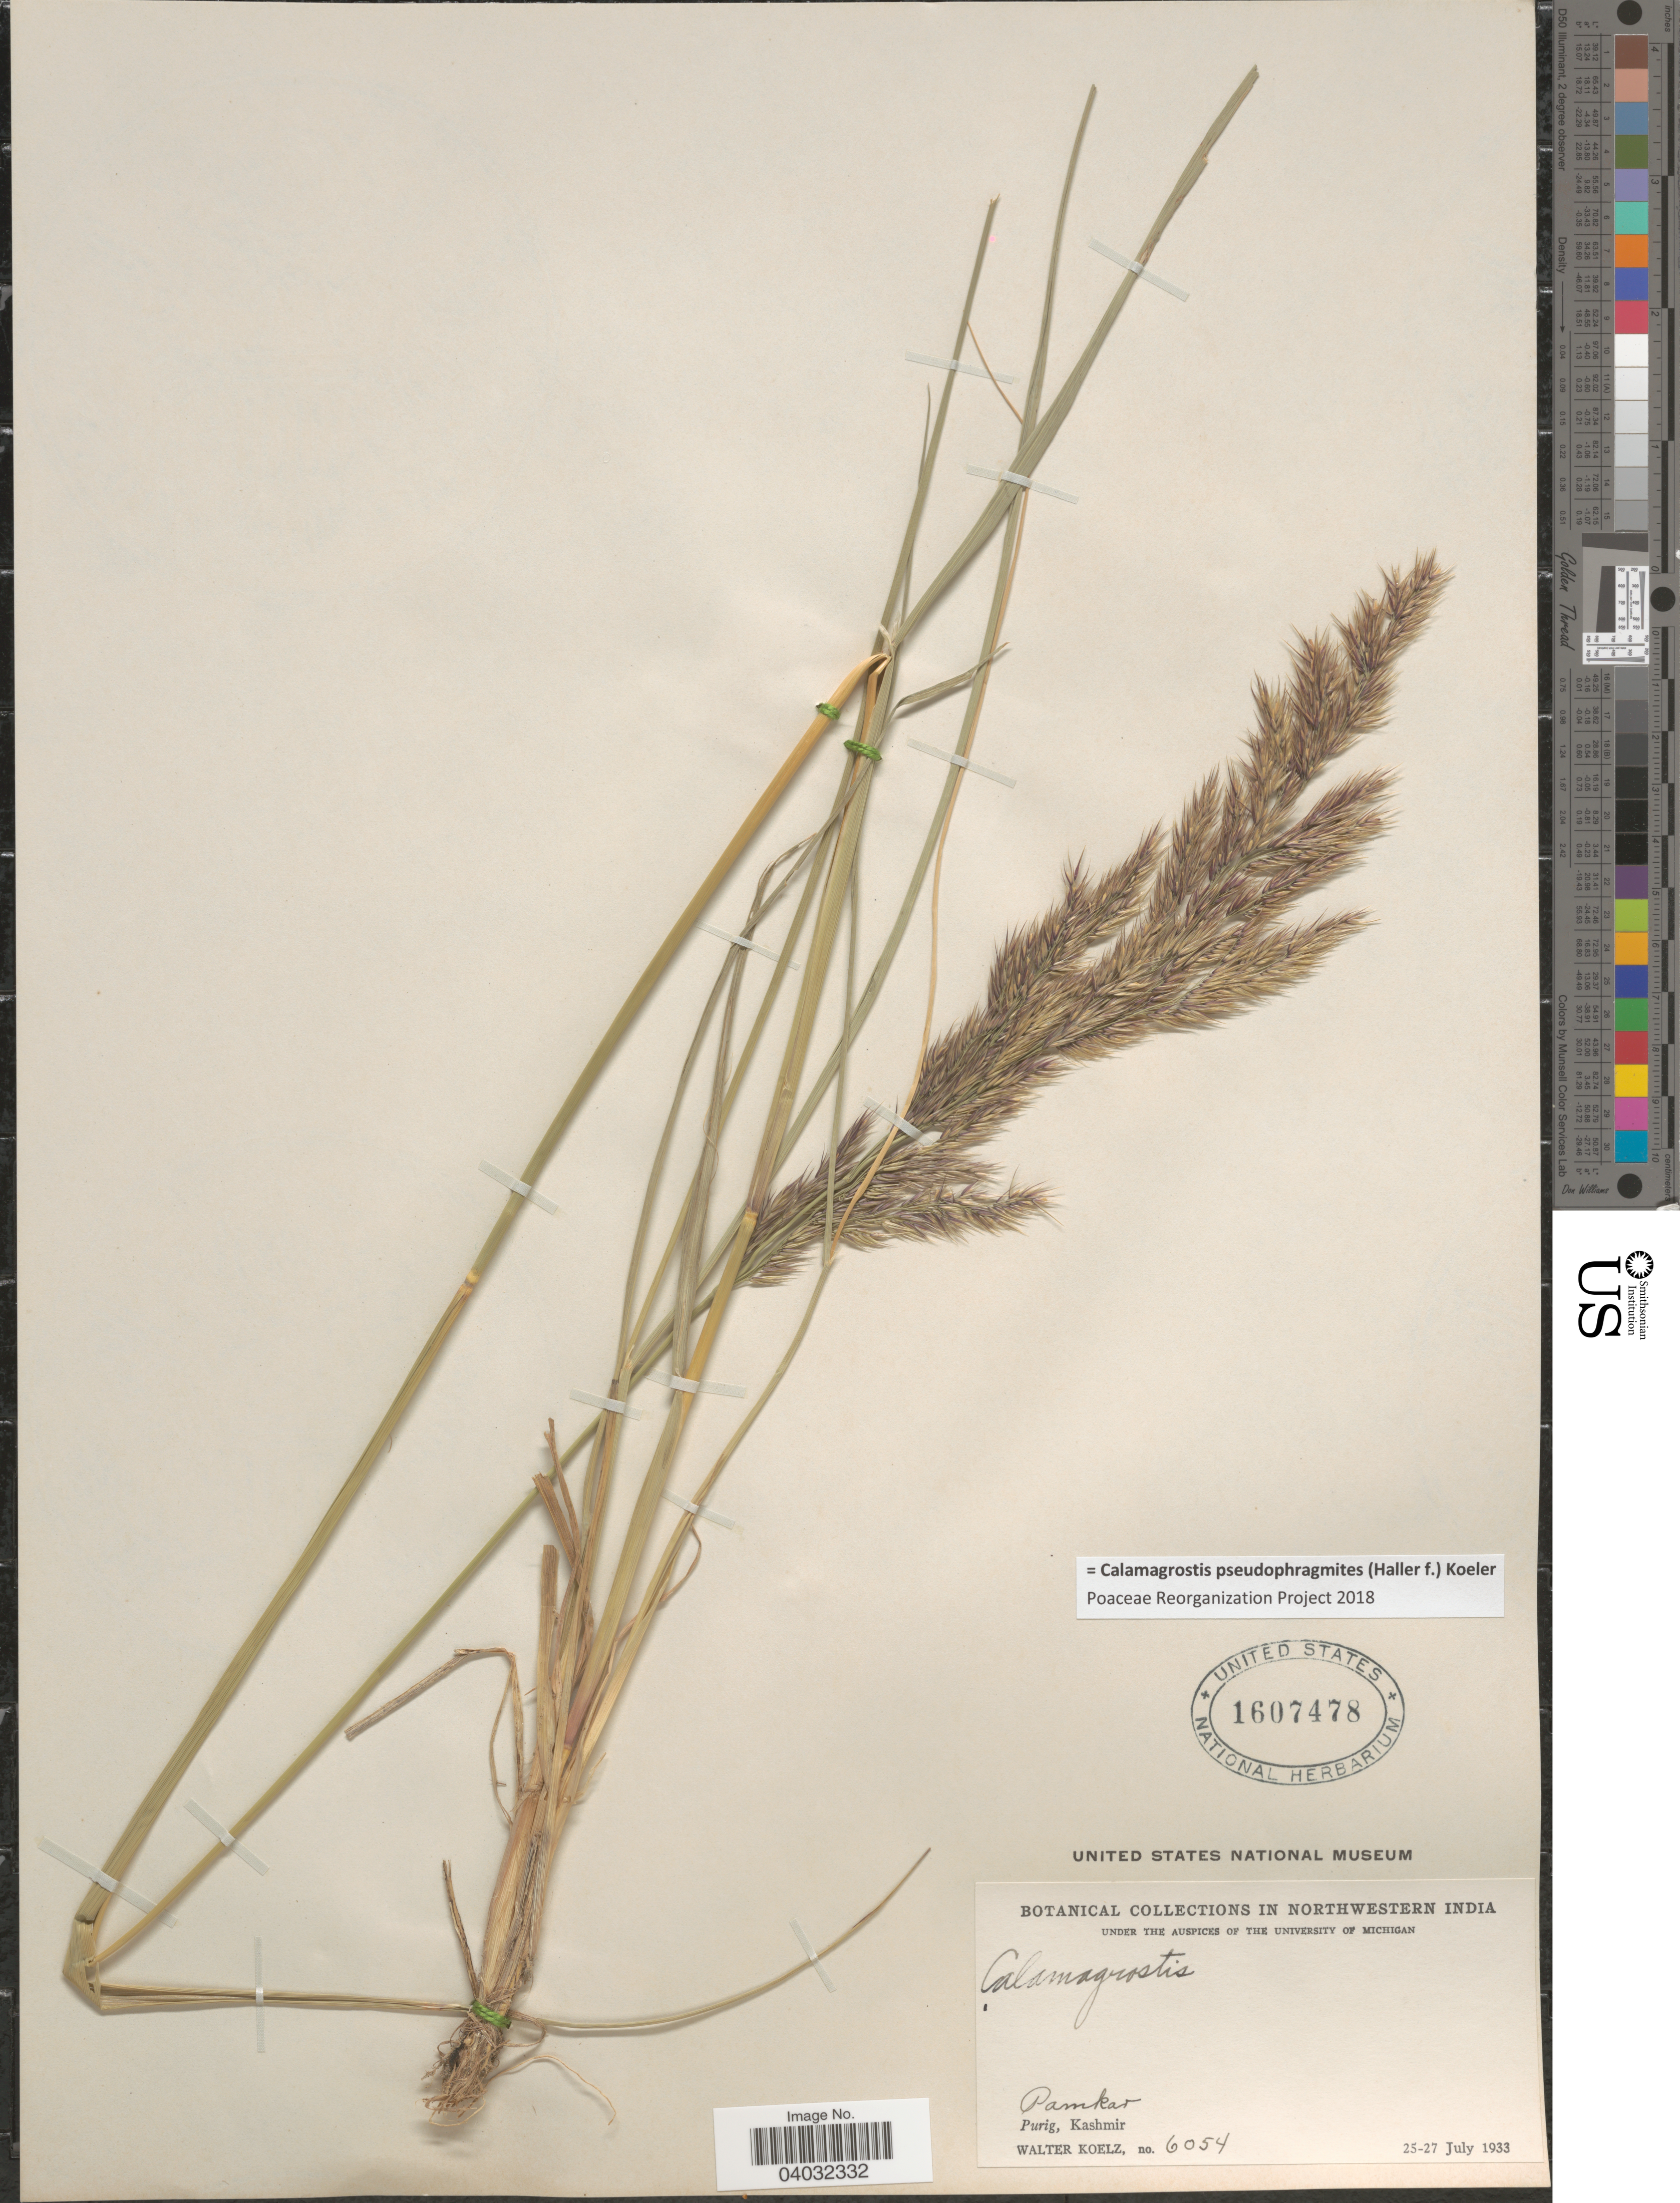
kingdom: Plantae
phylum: Tracheophyta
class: Liliopsida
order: Poales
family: Poaceae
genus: Calamagrostis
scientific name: Calamagrostis pseudophragmites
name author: (Haller f.) Koeler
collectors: W. N. Koelz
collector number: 6054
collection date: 1933-07-25/1933-07-27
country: India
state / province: Jammu and Kashmir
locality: Northwestern India. Pamkar. Purig, Kashmir.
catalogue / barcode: US 1607478